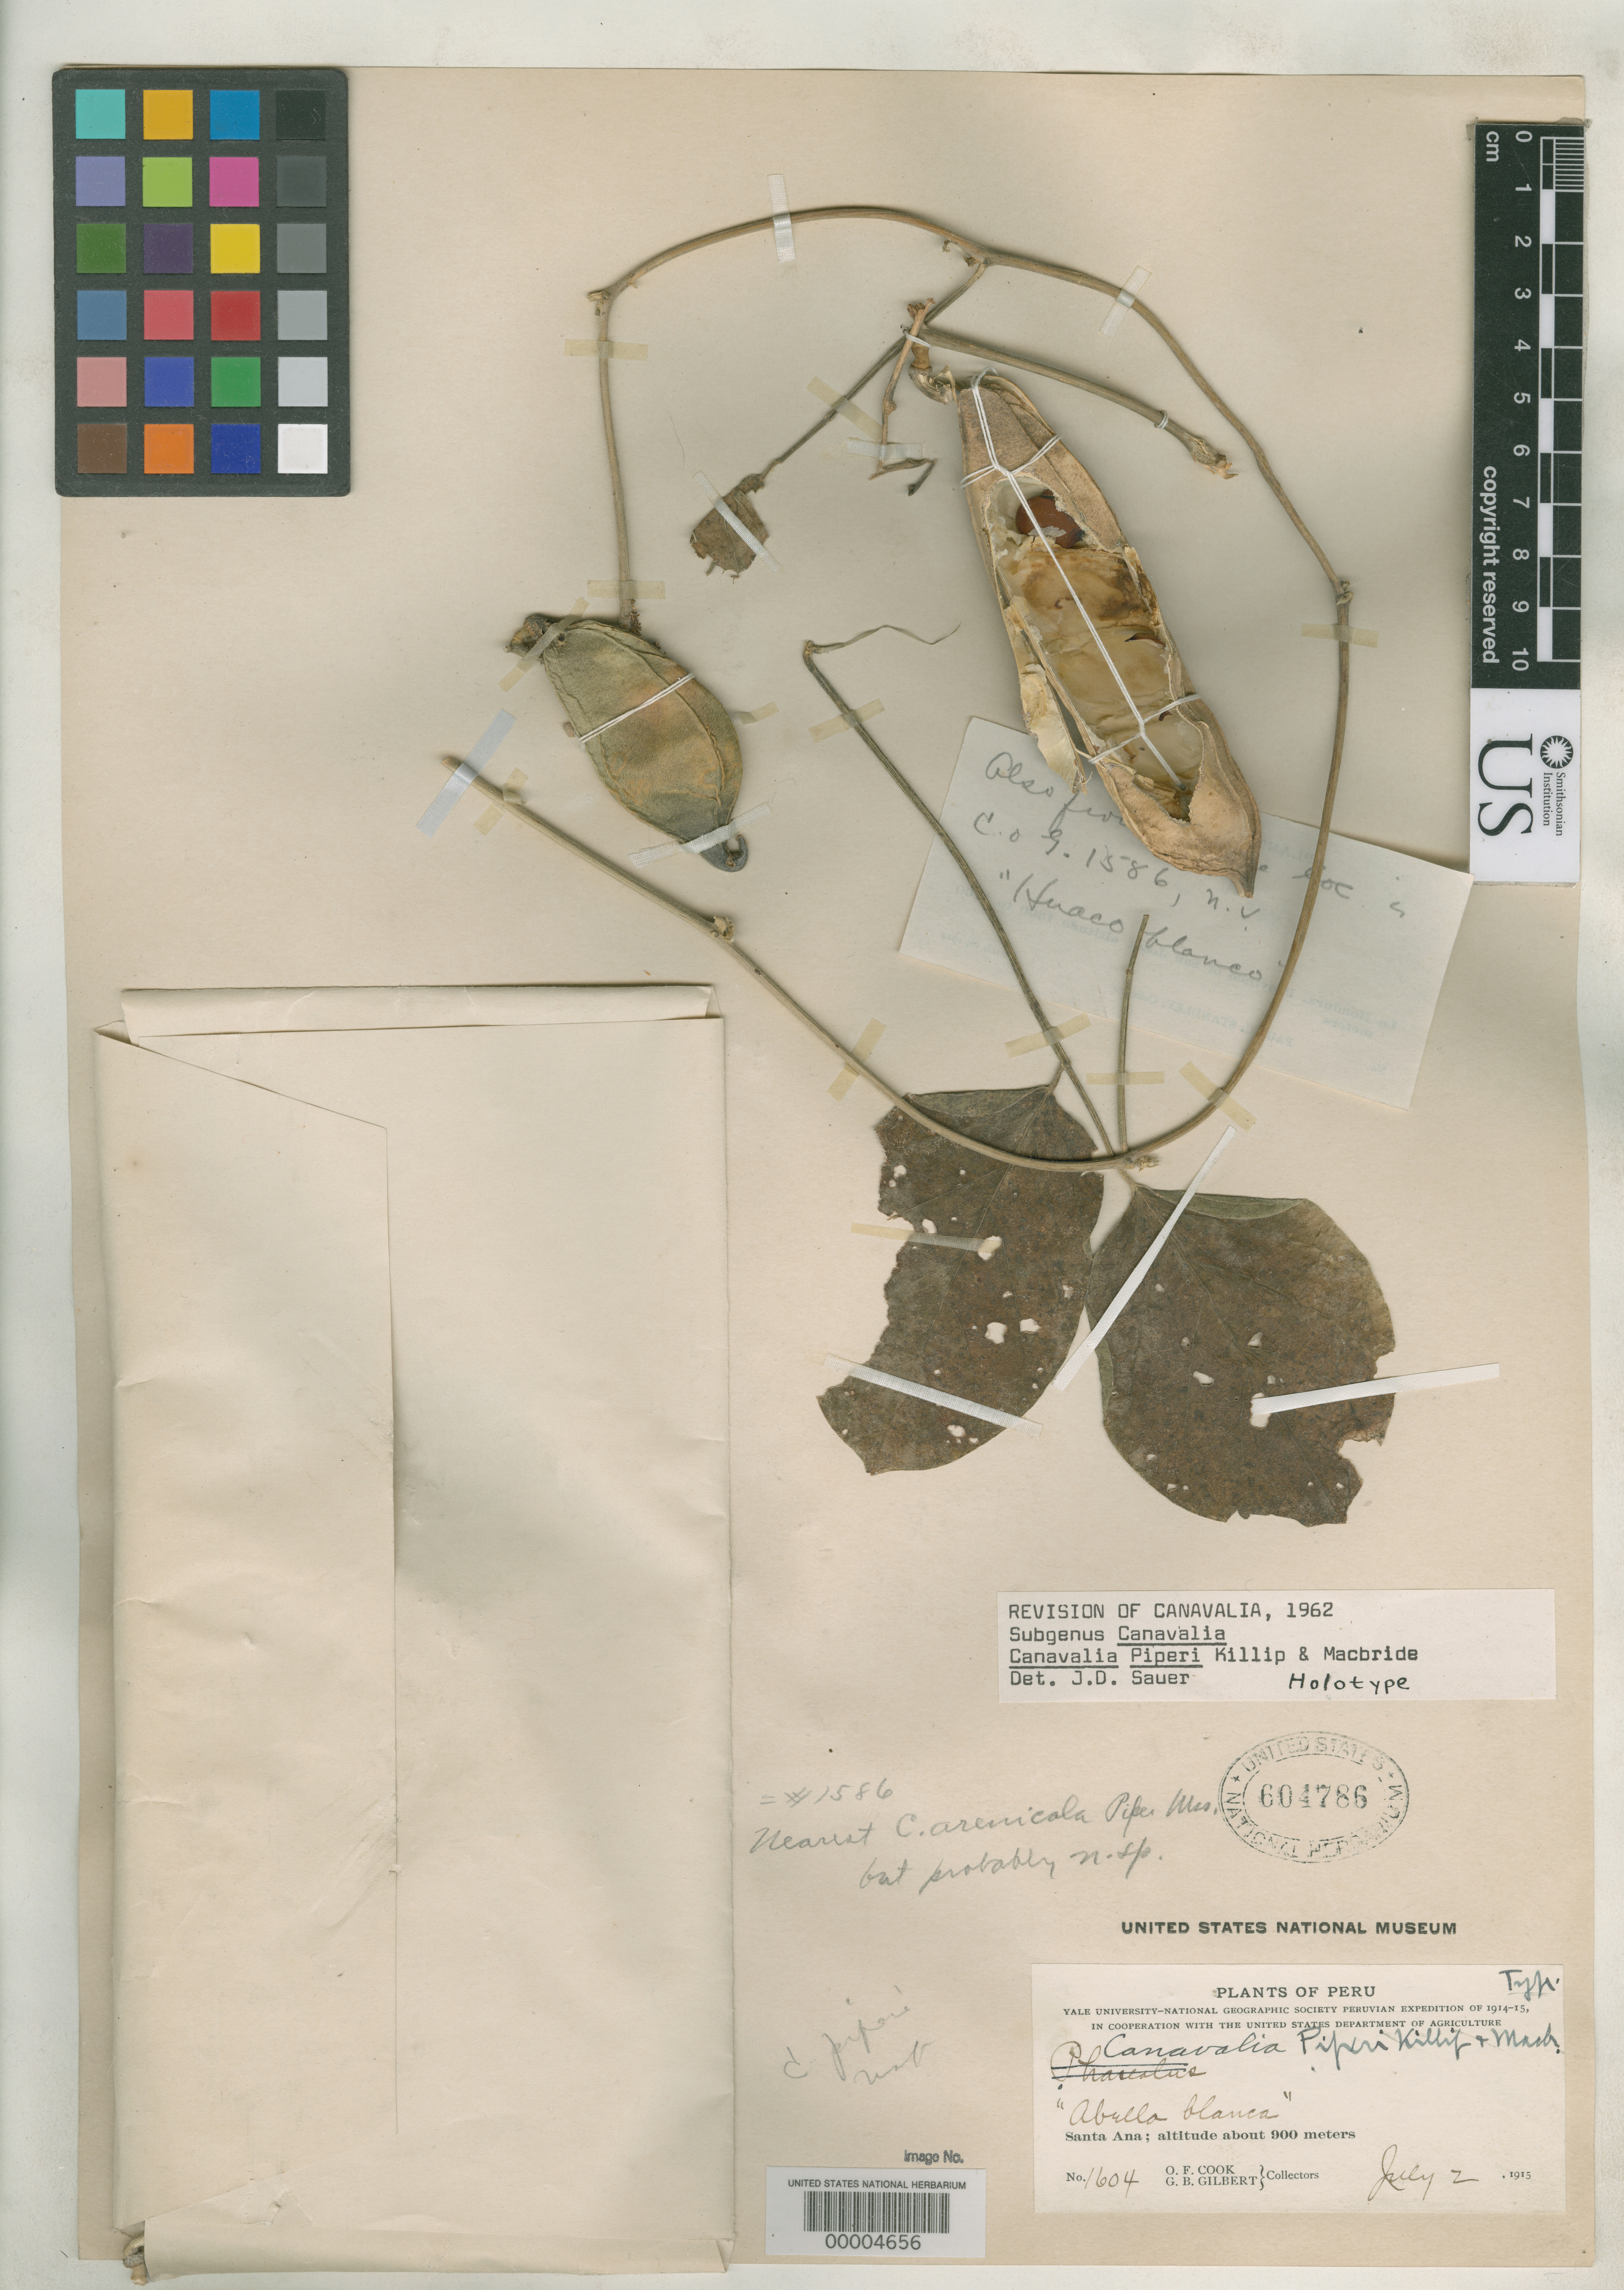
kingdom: Plantae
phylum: Tracheophyta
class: Magnoliopsida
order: Fabales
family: Fabaceae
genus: Canavalia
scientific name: Canavalia piperi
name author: Killip & J.F. Macbr.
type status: Holotype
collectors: O. F. Cook & G. B. Gilbert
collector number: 1604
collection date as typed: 02 Jul 1915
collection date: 1915-07-02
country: Peru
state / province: Cusco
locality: Santa Ana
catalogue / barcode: US 604786